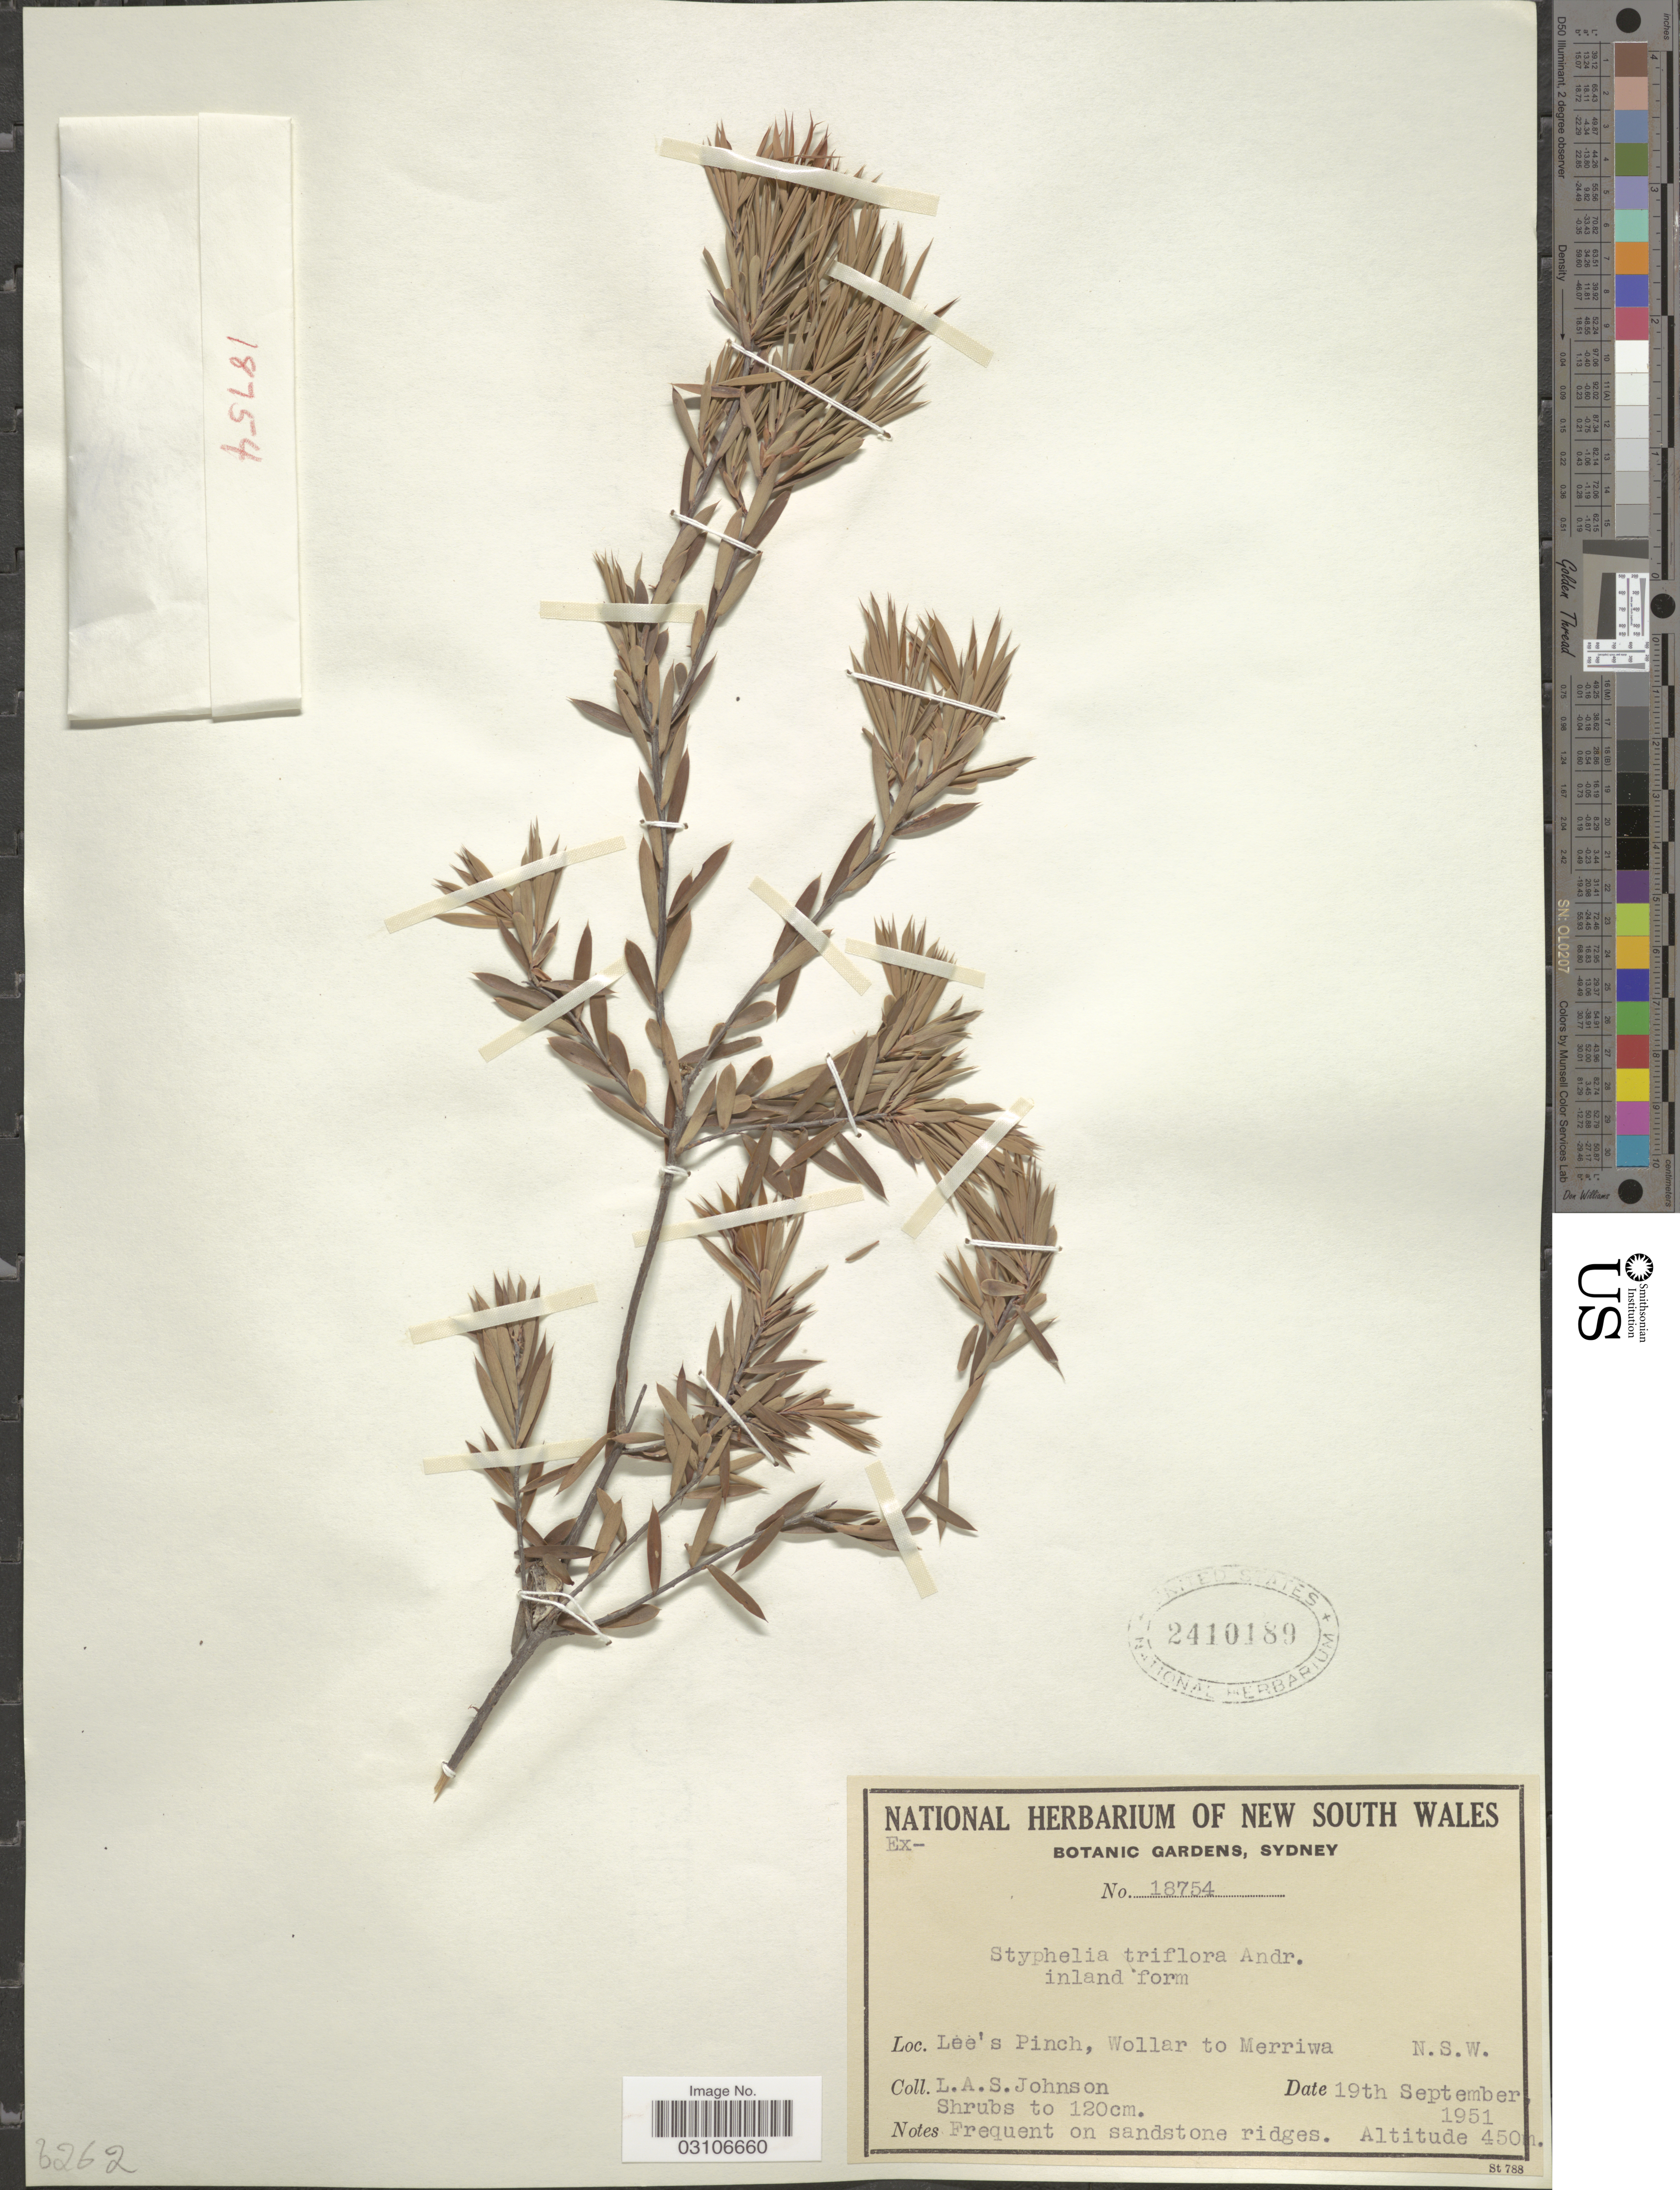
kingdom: Plantae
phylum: Tracheophyta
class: Magnoliopsida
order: Ericales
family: Ericaceae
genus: Styphelia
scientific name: Styphelia triflora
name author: Andrews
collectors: L. A. S. Johnson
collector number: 18754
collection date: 1951-09-19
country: Australia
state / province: New South Wales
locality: Lee's Pinch, Wollar to Merriwa.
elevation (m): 450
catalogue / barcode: US 2410189